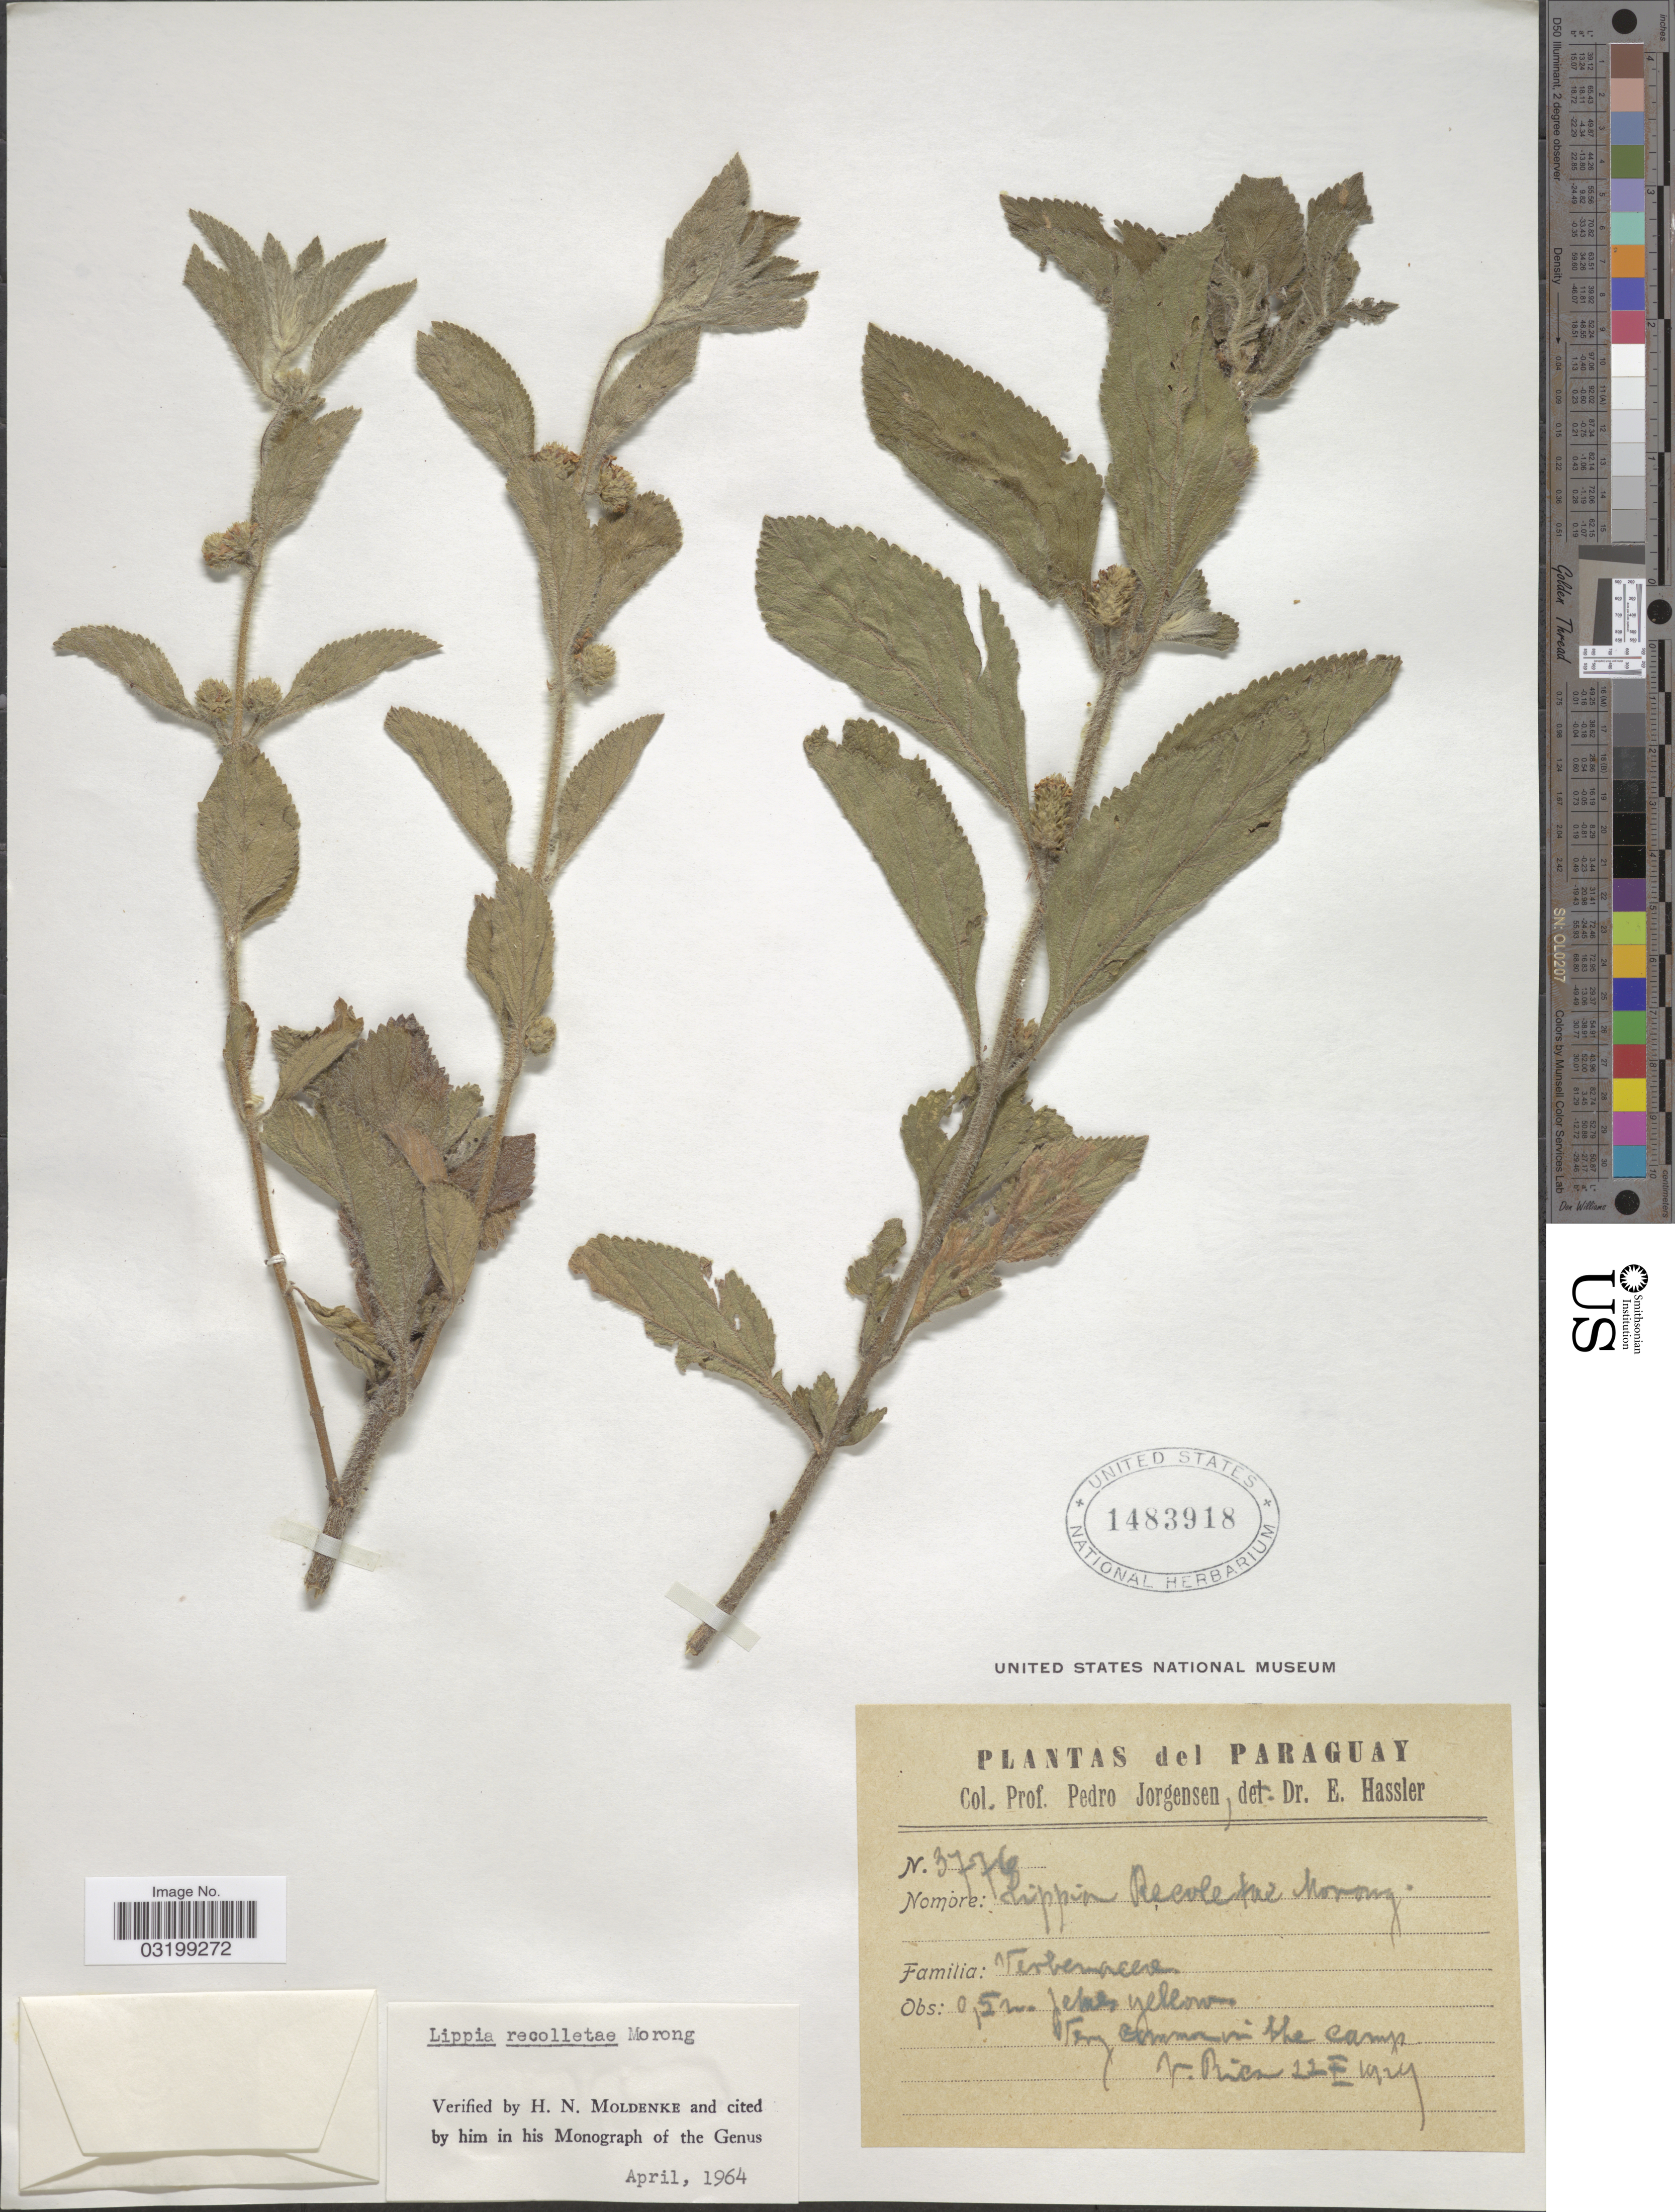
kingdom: Plantae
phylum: Tracheophyta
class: Magnoliopsida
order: Lamiales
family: Verbenaceae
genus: Lippia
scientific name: Lippia recolletae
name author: Morong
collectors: P. Jörgensen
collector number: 3776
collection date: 1929-10-22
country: Paraguay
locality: V. Rica.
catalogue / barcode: US 1483918